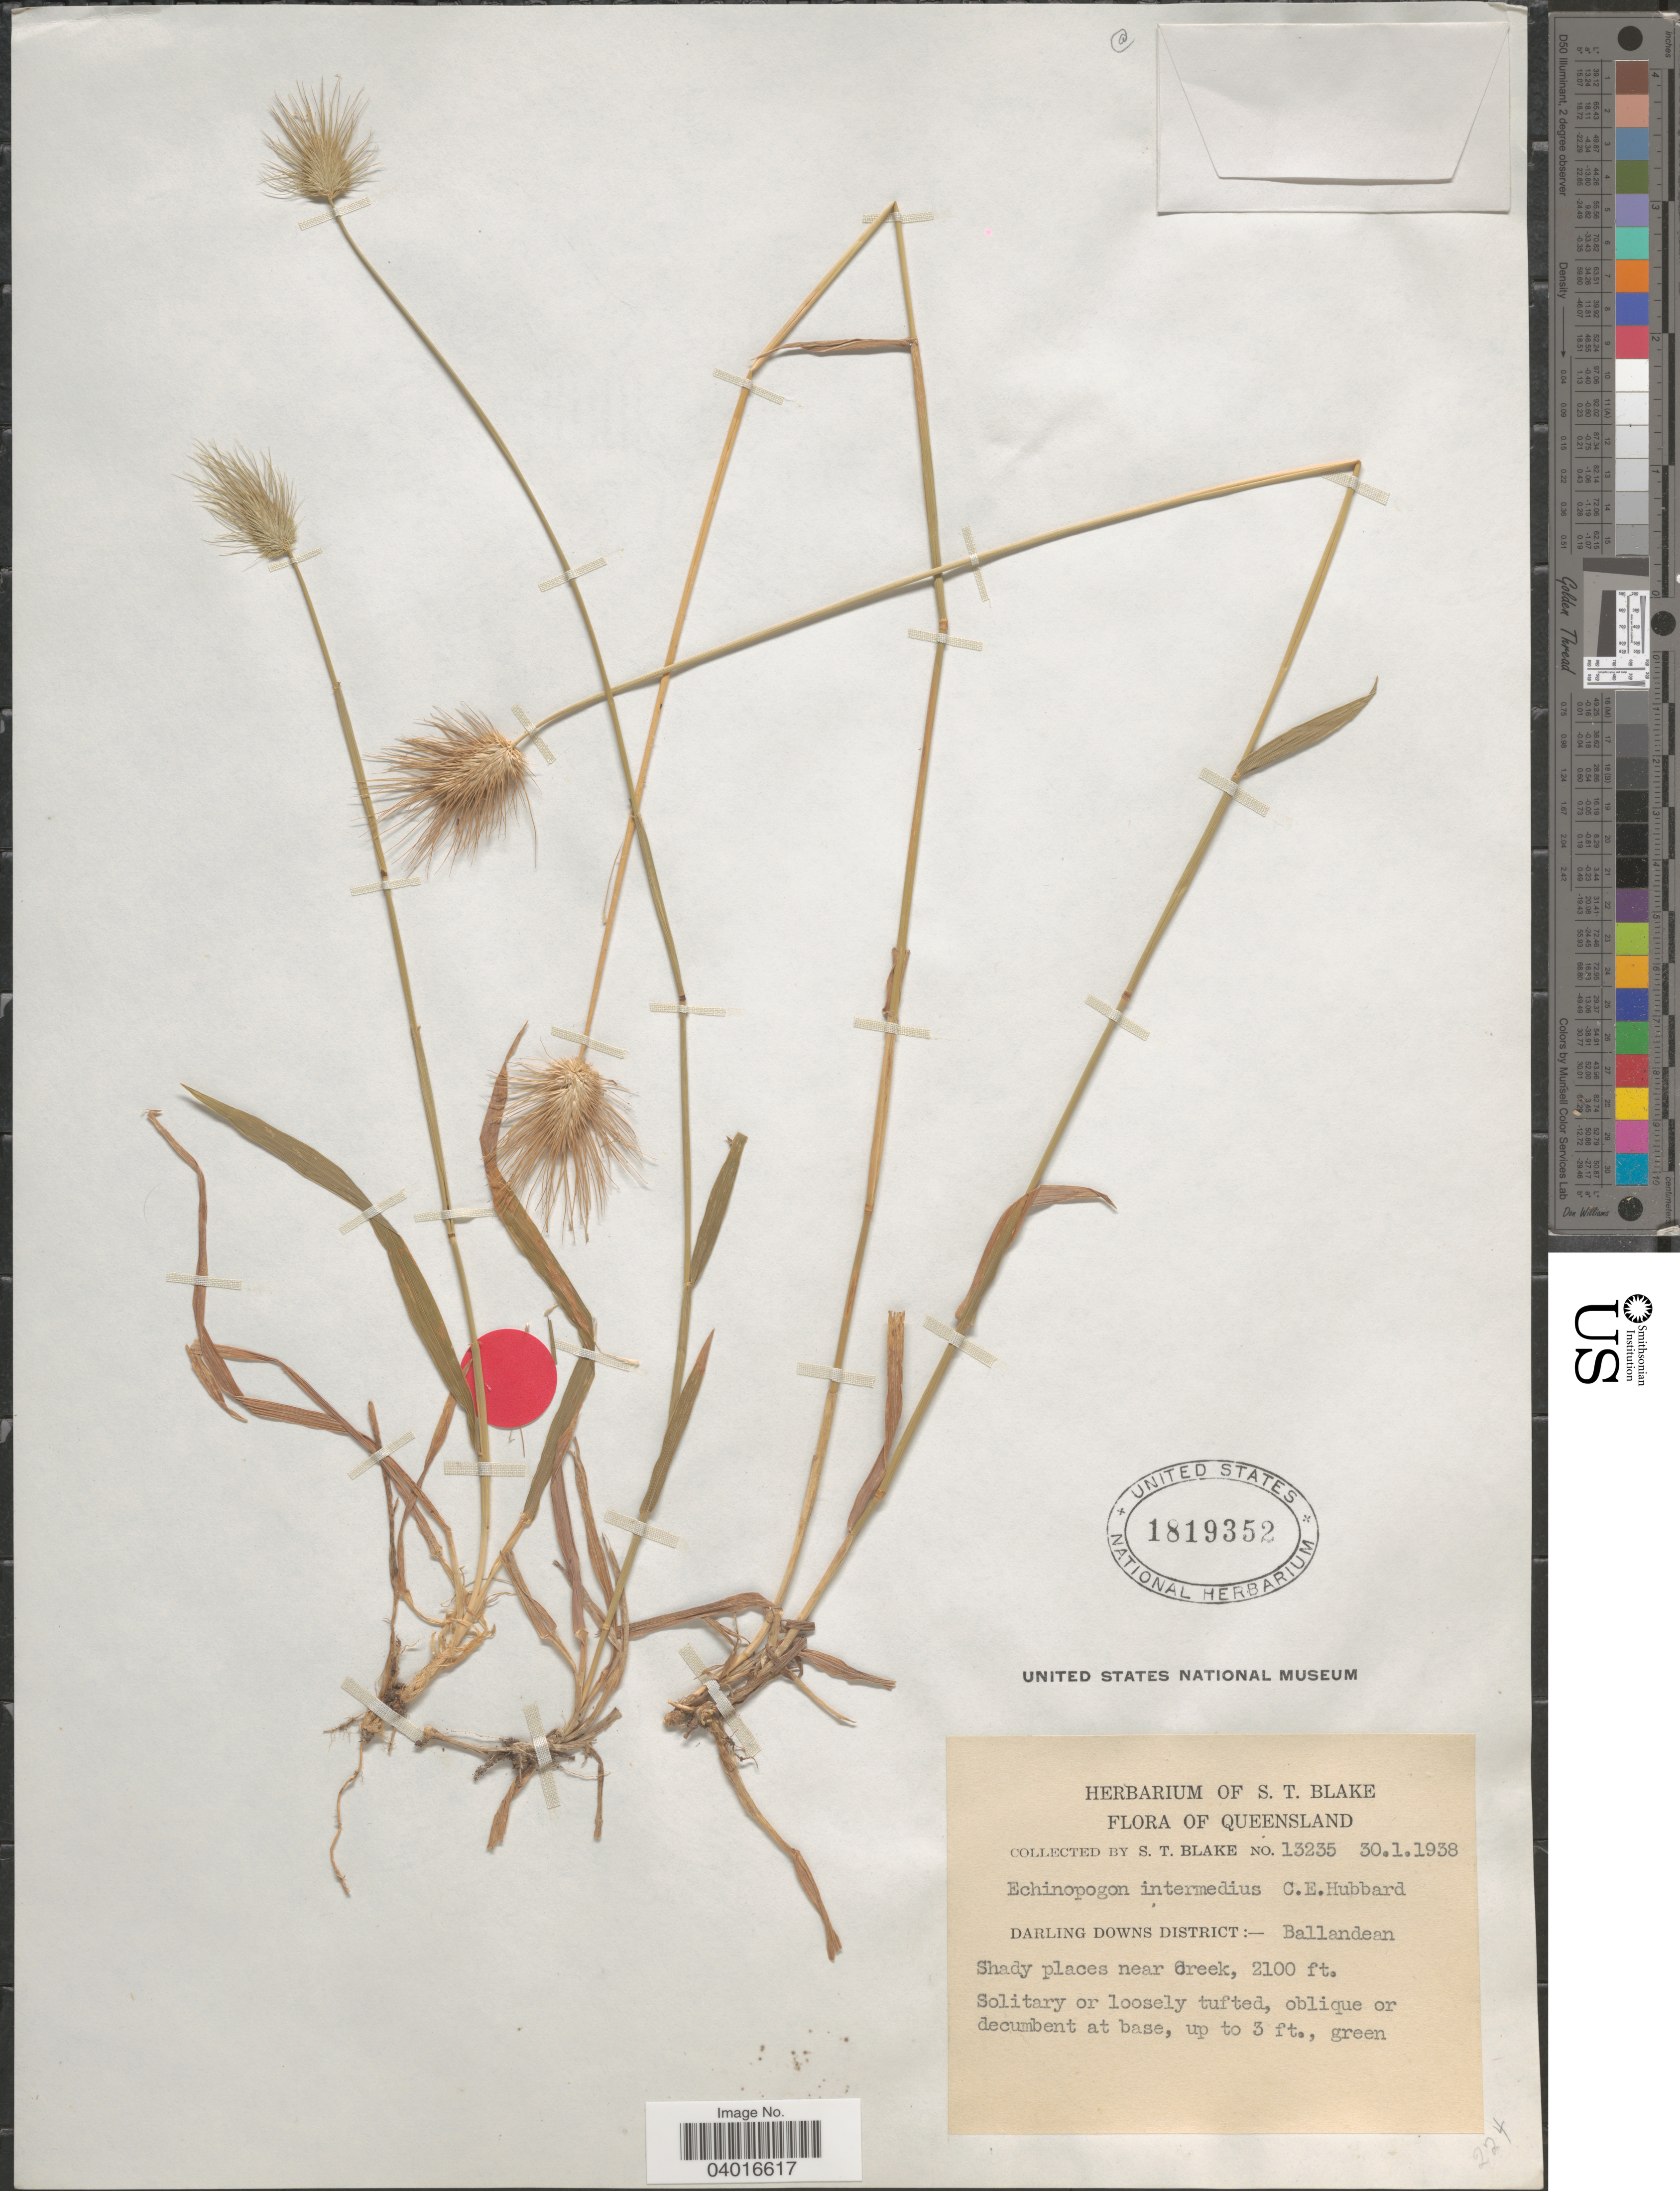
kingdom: Plantae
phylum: Tracheophyta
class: Liliopsida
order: Poales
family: Poaceae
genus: Echinopogon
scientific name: Echinopogon intermedius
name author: C.E. Hubb.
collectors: S. T. Blake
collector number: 13235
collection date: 1938-01-30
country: Australia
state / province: Queensland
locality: Darling Downs District:- Ballandean. Shady places near creek.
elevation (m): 640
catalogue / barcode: US 1819352